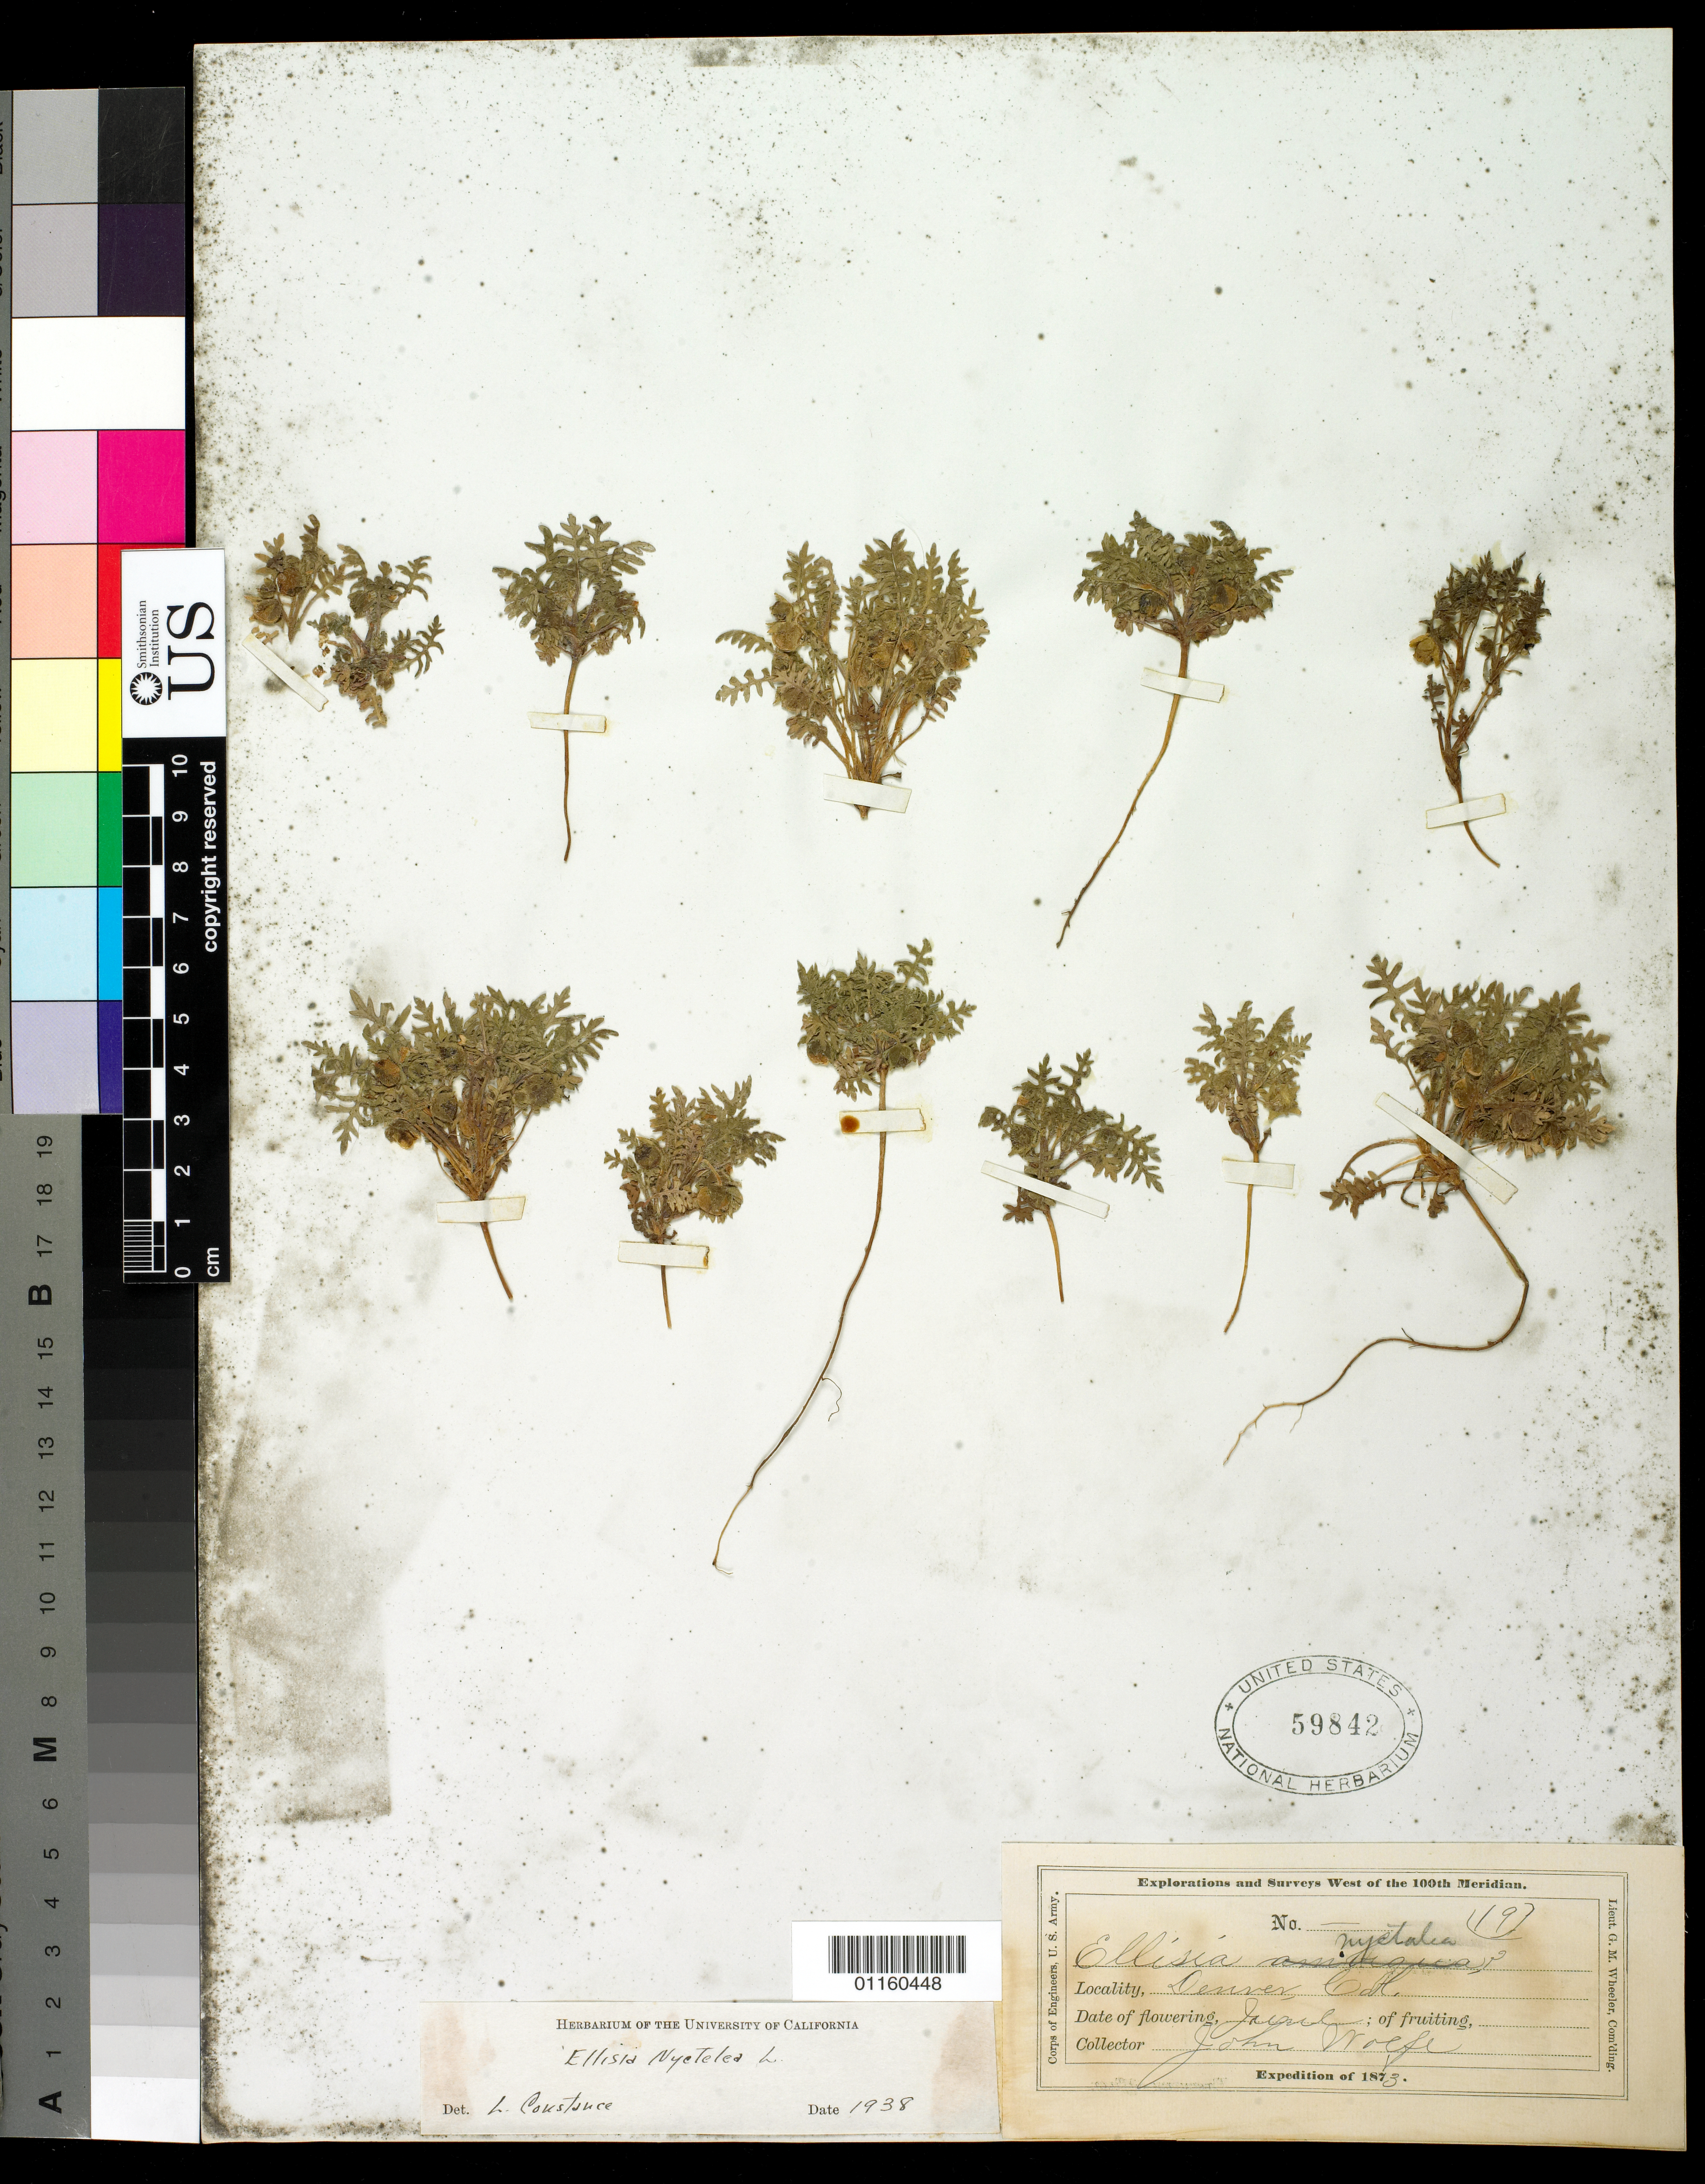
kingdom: Plantae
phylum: Tracheophyta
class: Magnoliopsida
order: Boraginales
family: Hydrophyllaceae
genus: Ellisia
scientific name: Ellisia nyctelea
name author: L.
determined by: Constance, L., (UC), University of California Berkeley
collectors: J. Wolf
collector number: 19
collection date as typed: Jun 1873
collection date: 1873-06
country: United States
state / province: Colorado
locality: Denver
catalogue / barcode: US 59842